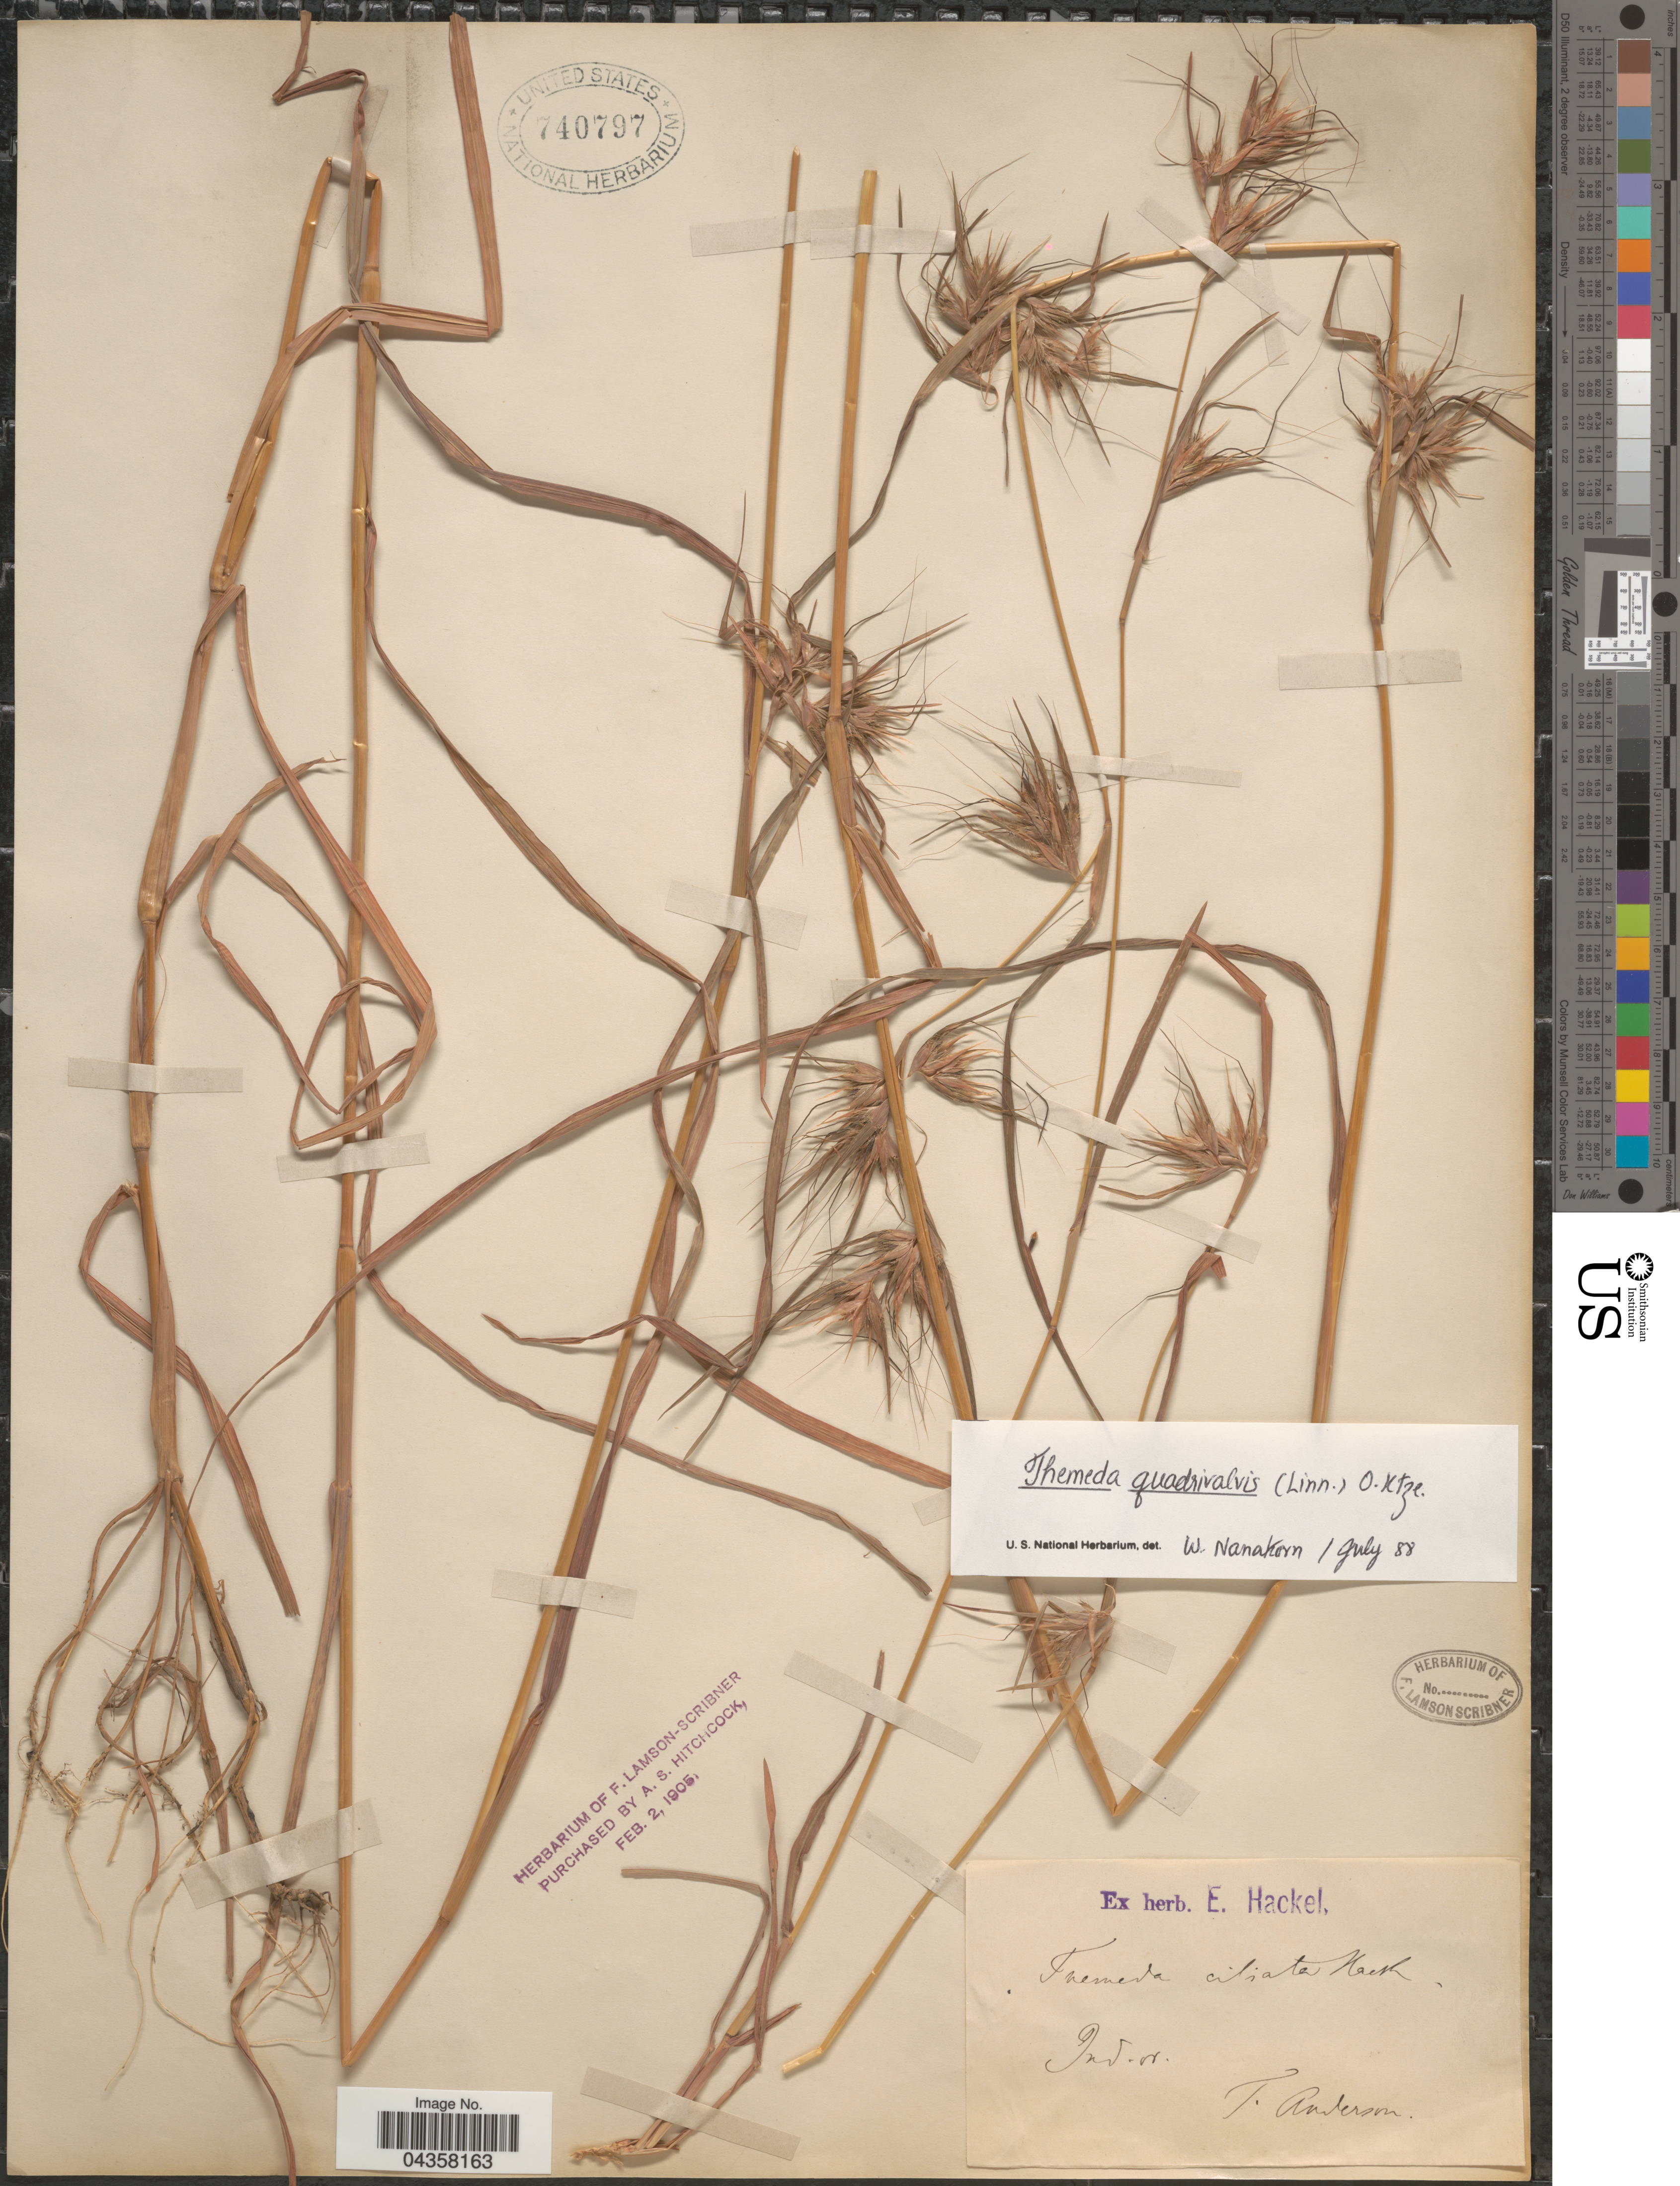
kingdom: Plantae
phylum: Tracheophyta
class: Liliopsida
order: Poales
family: Poaceae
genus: Themeda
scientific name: Themeda quadrivalvis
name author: (L.) Kuntze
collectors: T. Anderson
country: India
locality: Ind. or.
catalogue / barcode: US 740797